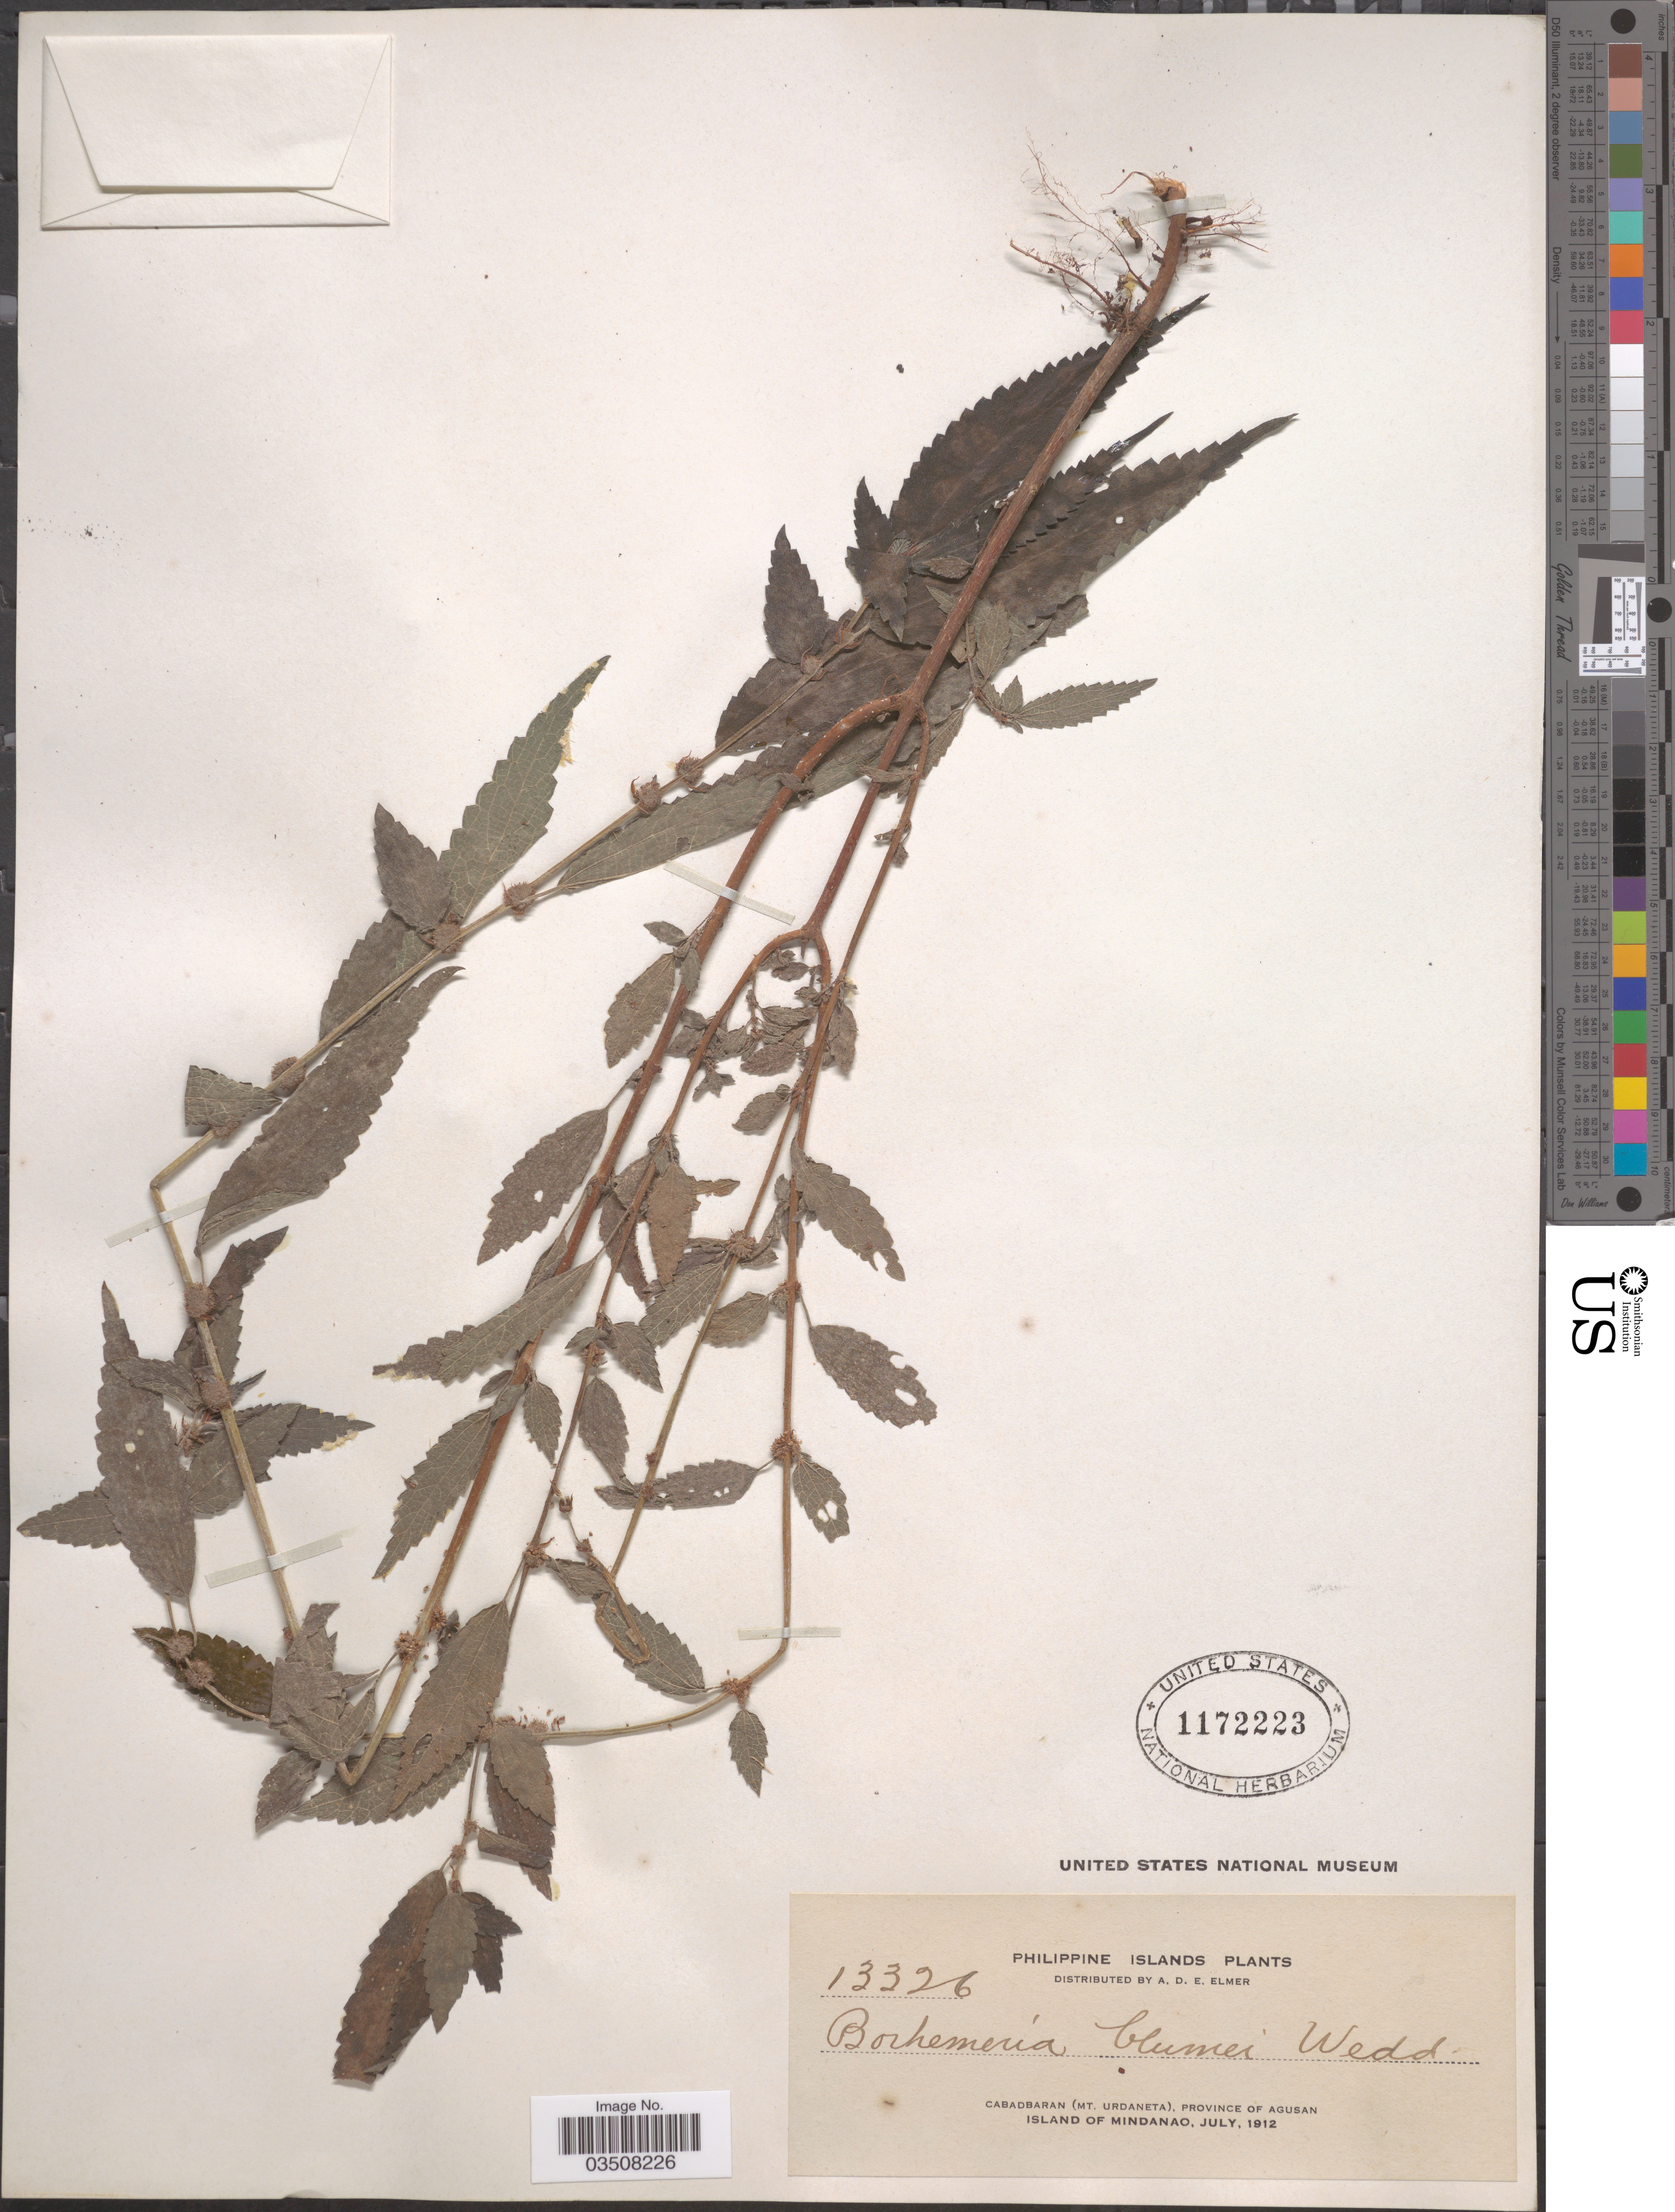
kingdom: Plantae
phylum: Tracheophyta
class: Magnoliopsida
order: Rosales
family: Urticaceae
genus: Boehmeria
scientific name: Boehmeria blumei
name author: Wedd.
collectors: A. D. E. Elmer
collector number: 13326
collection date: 1912-07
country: Philippines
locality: Philippine Islands. Cabadbaran (Mt. Urdaneta), province of Agusan, Island of Mindanao.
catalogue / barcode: US 1172223